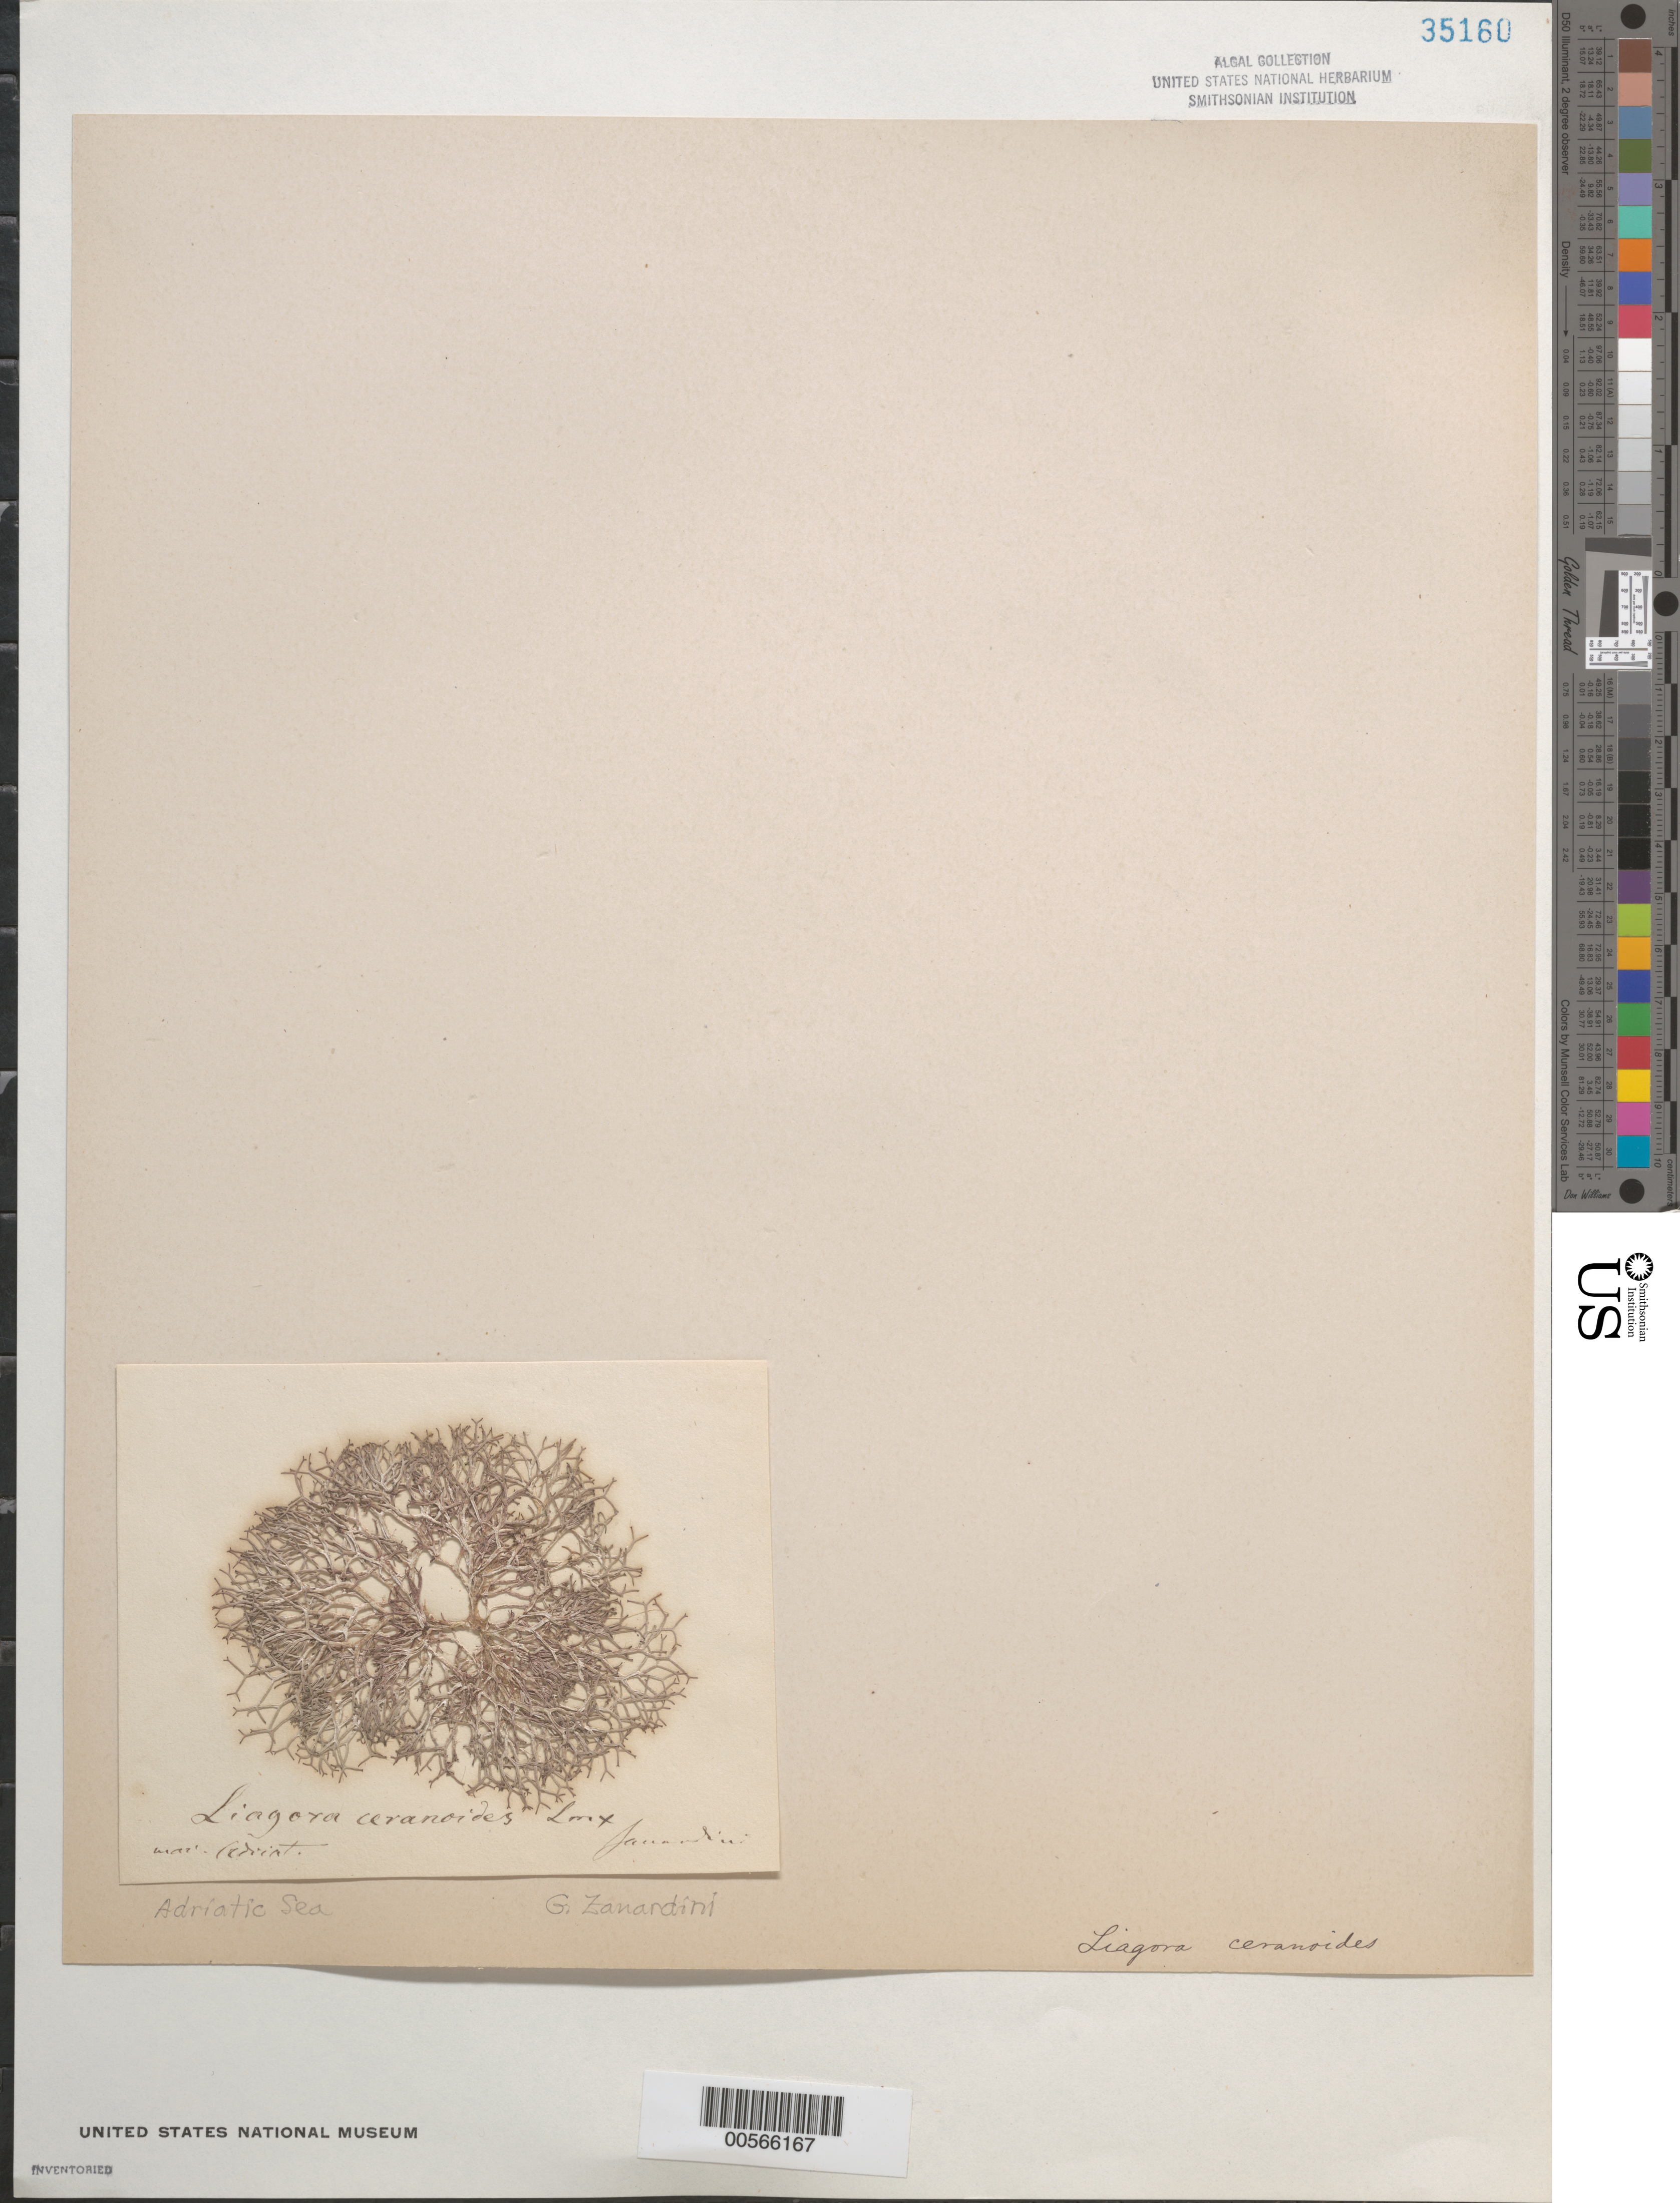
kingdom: Plantae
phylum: Rhodophyta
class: Florideophyceae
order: Nemaliales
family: Liagoraceae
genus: Liagora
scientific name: Liagora ceranoides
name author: J.V.Lamouroux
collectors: G. Zanardini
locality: Adriatic sea (mar. adriat.)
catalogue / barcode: US 35160